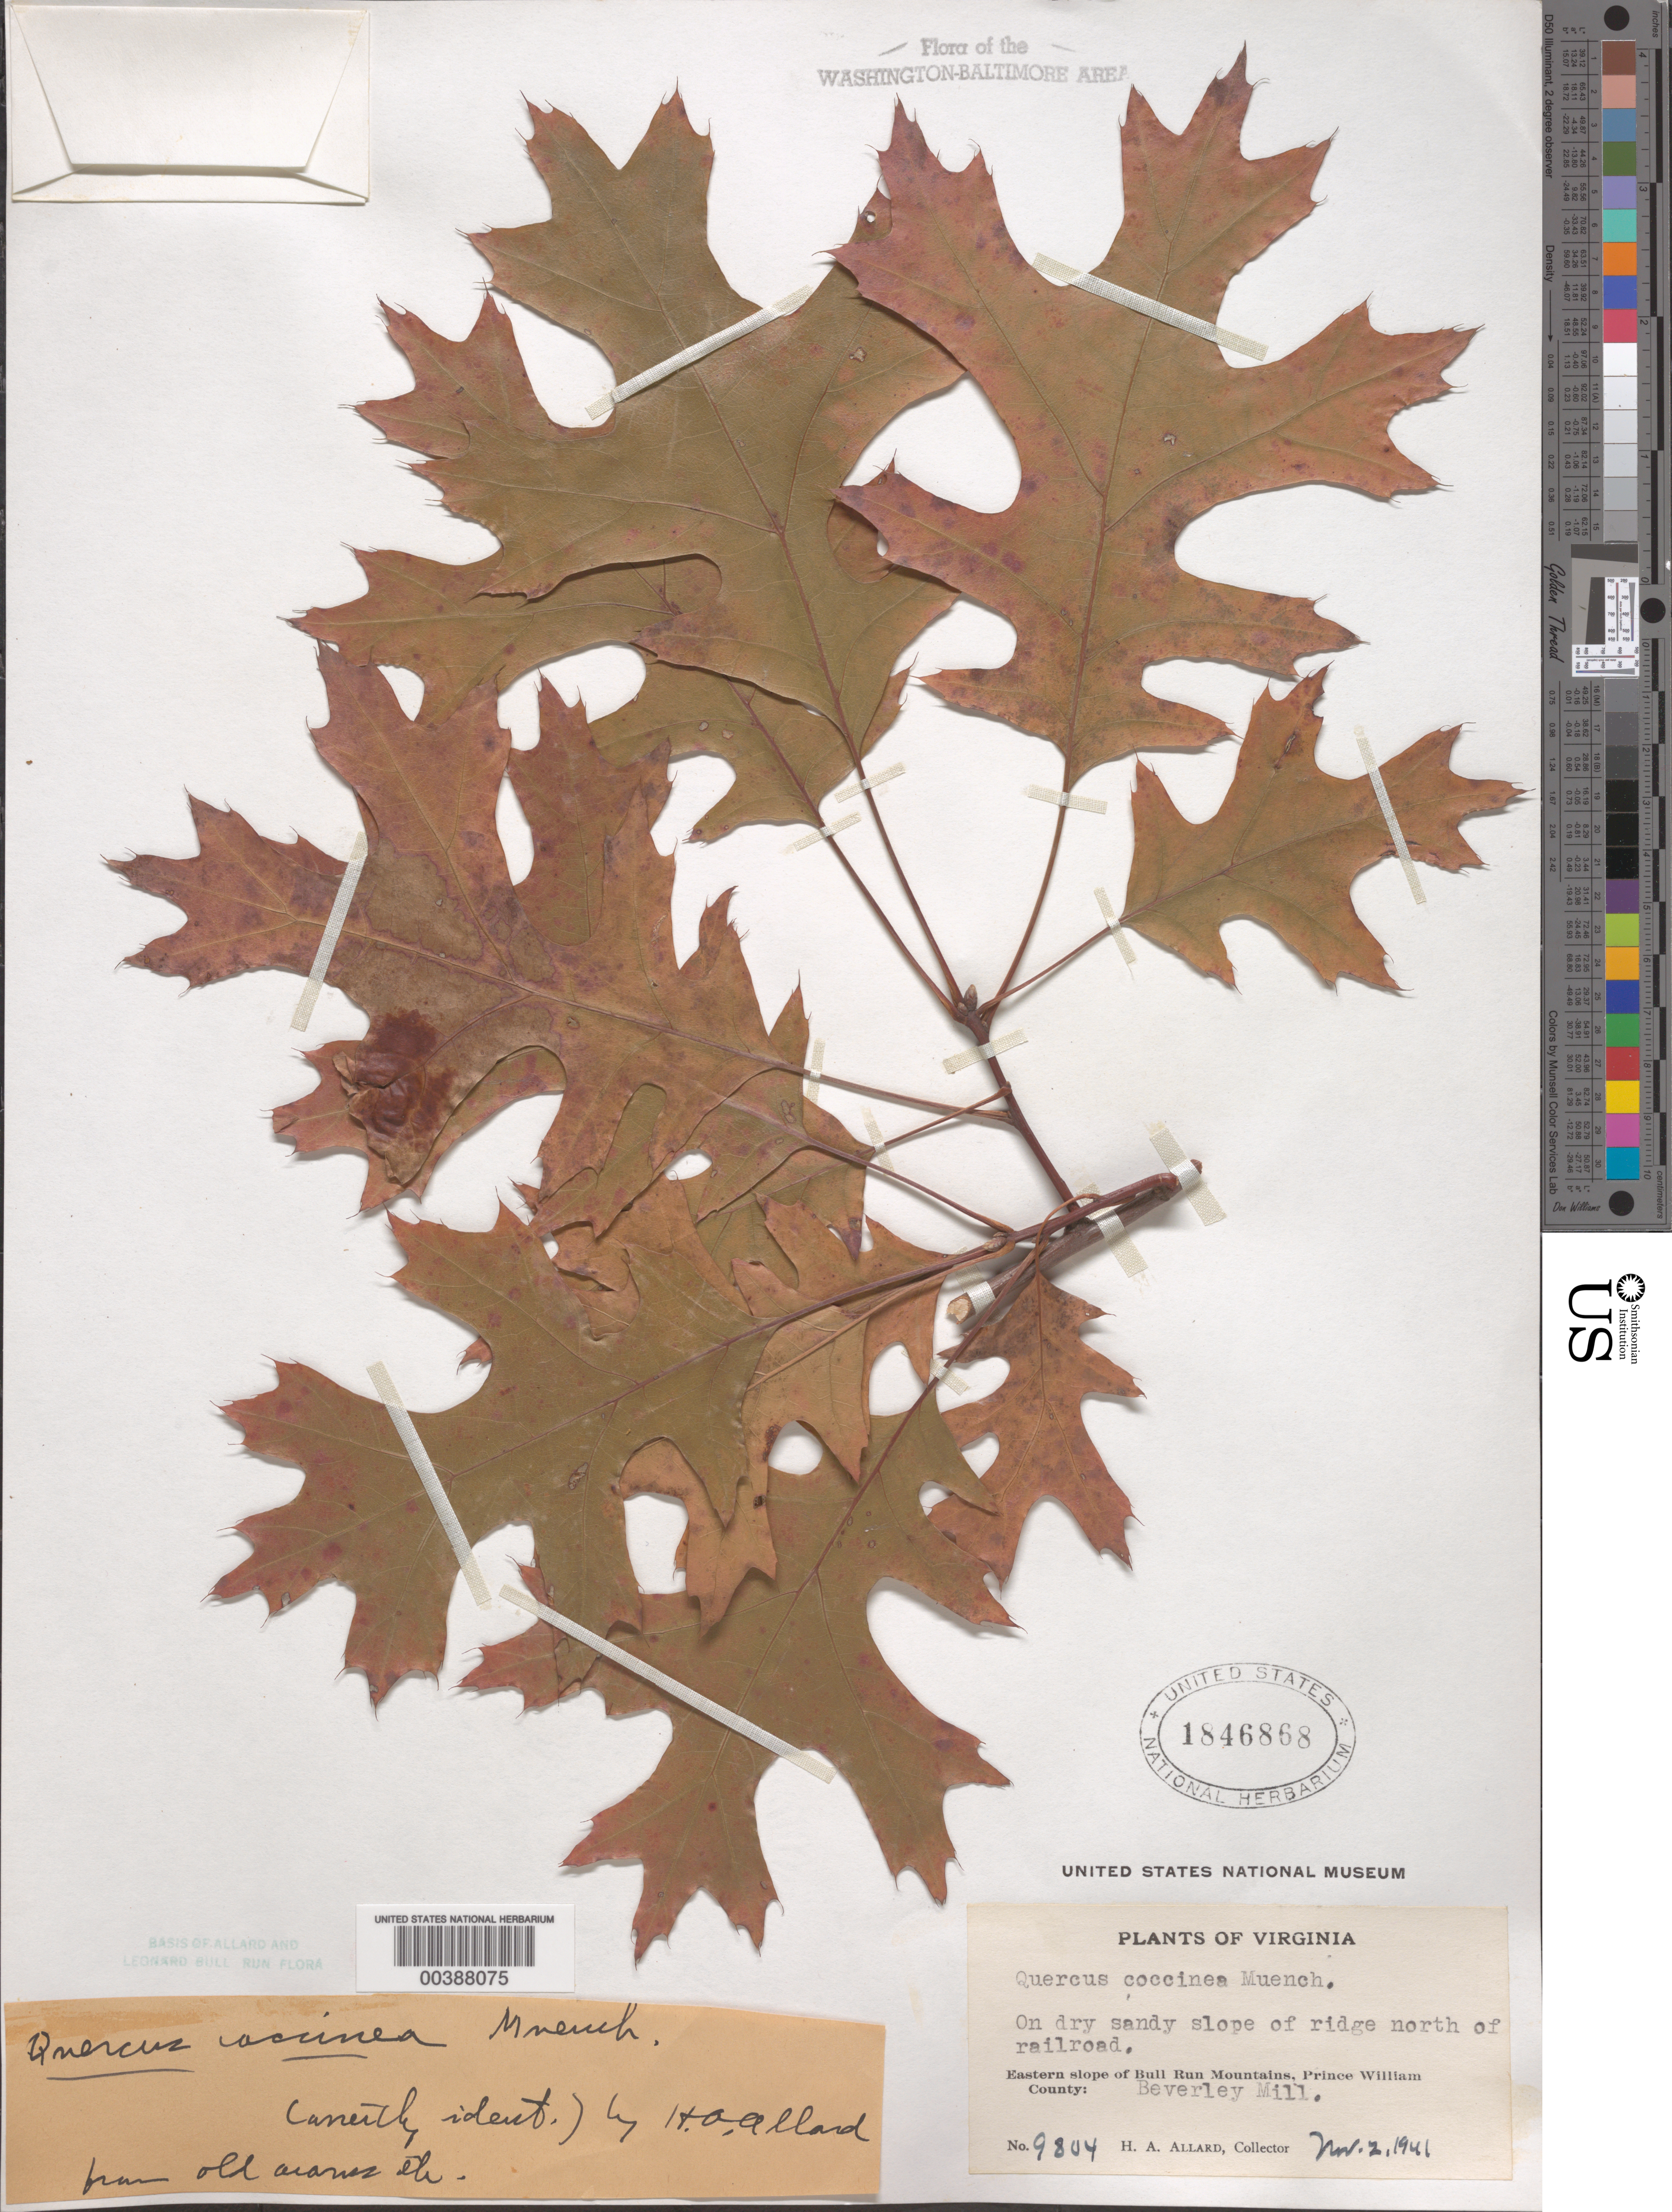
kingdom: Plantae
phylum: Tracheophyta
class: Magnoliopsida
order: Fagales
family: Fagaceae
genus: Quercus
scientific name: Quercus coccinea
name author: Münchh.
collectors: H. A. Allard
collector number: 9804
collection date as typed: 02 Nov 1941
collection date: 1941-11-02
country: United States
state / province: Virginia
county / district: Prince William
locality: North of Railroad, Beverley Mill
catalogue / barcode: US 1846868